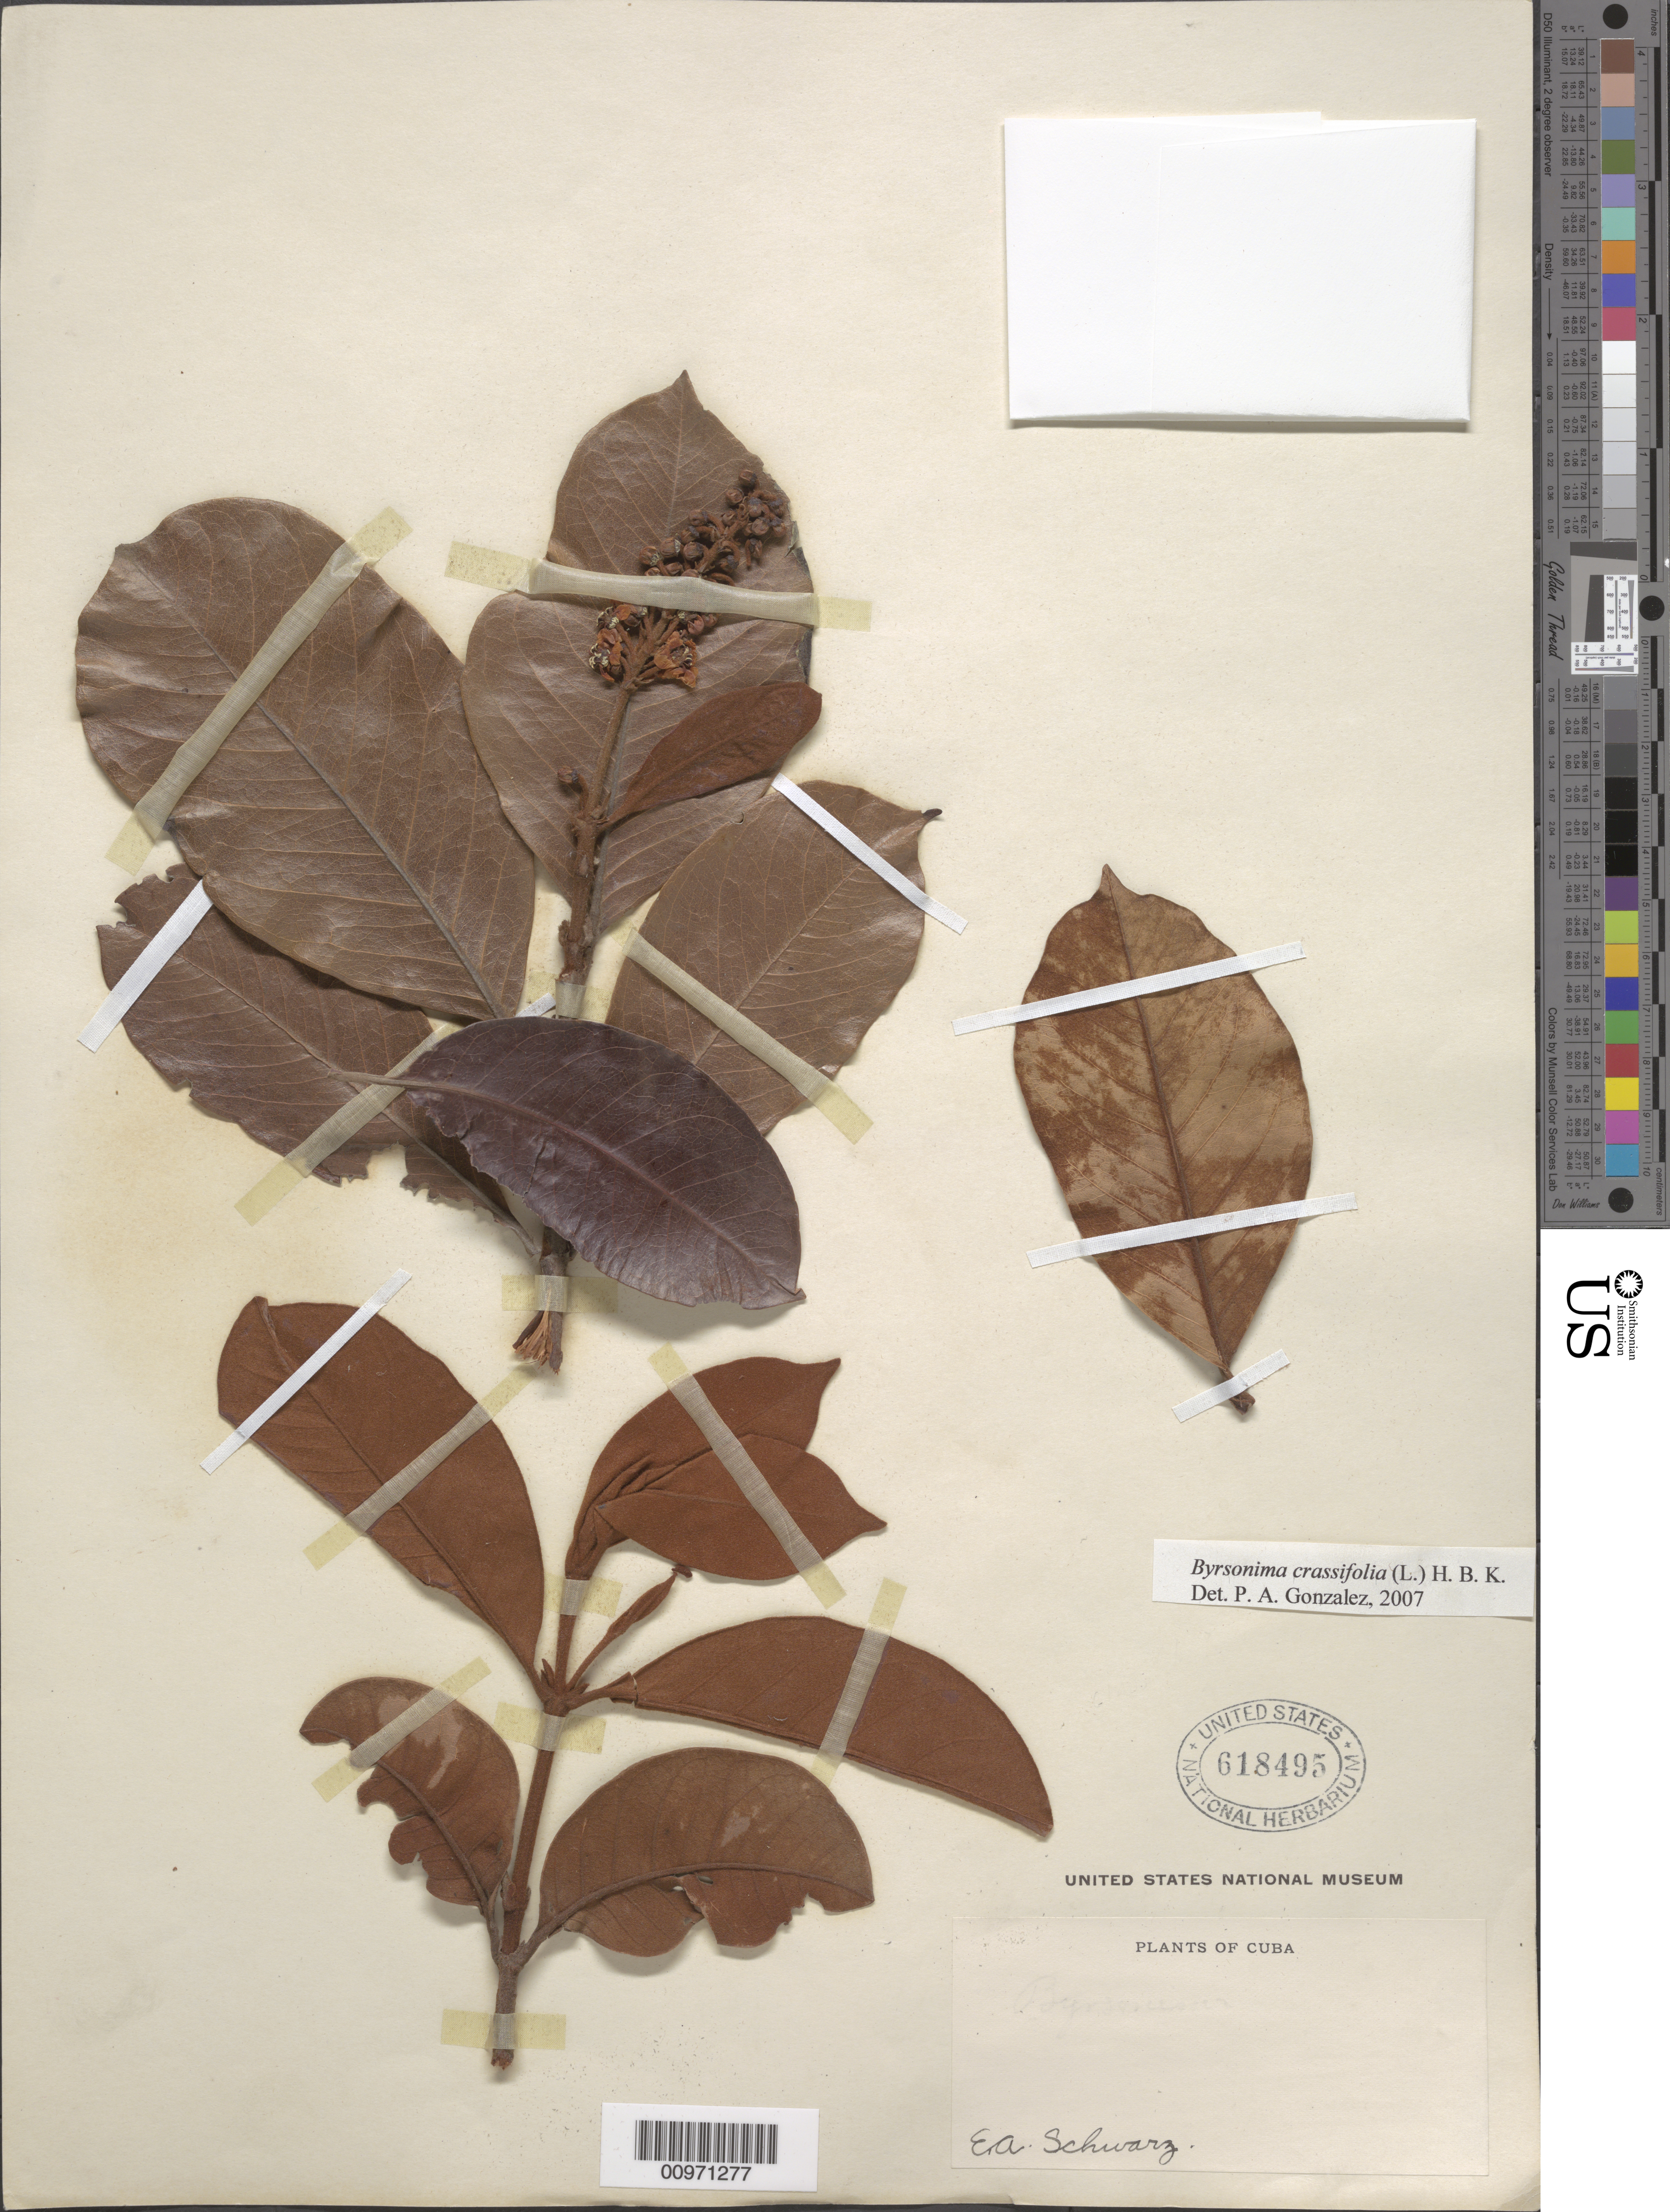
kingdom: Plantae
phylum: Tracheophyta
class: Magnoliopsida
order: Malpighiales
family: Malpighiaceae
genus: Byrsonima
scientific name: Byrsonima crassifolia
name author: (L.) Kunth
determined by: González, P. A.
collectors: E. Schwarz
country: Cuba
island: Cuba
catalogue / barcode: US 618495